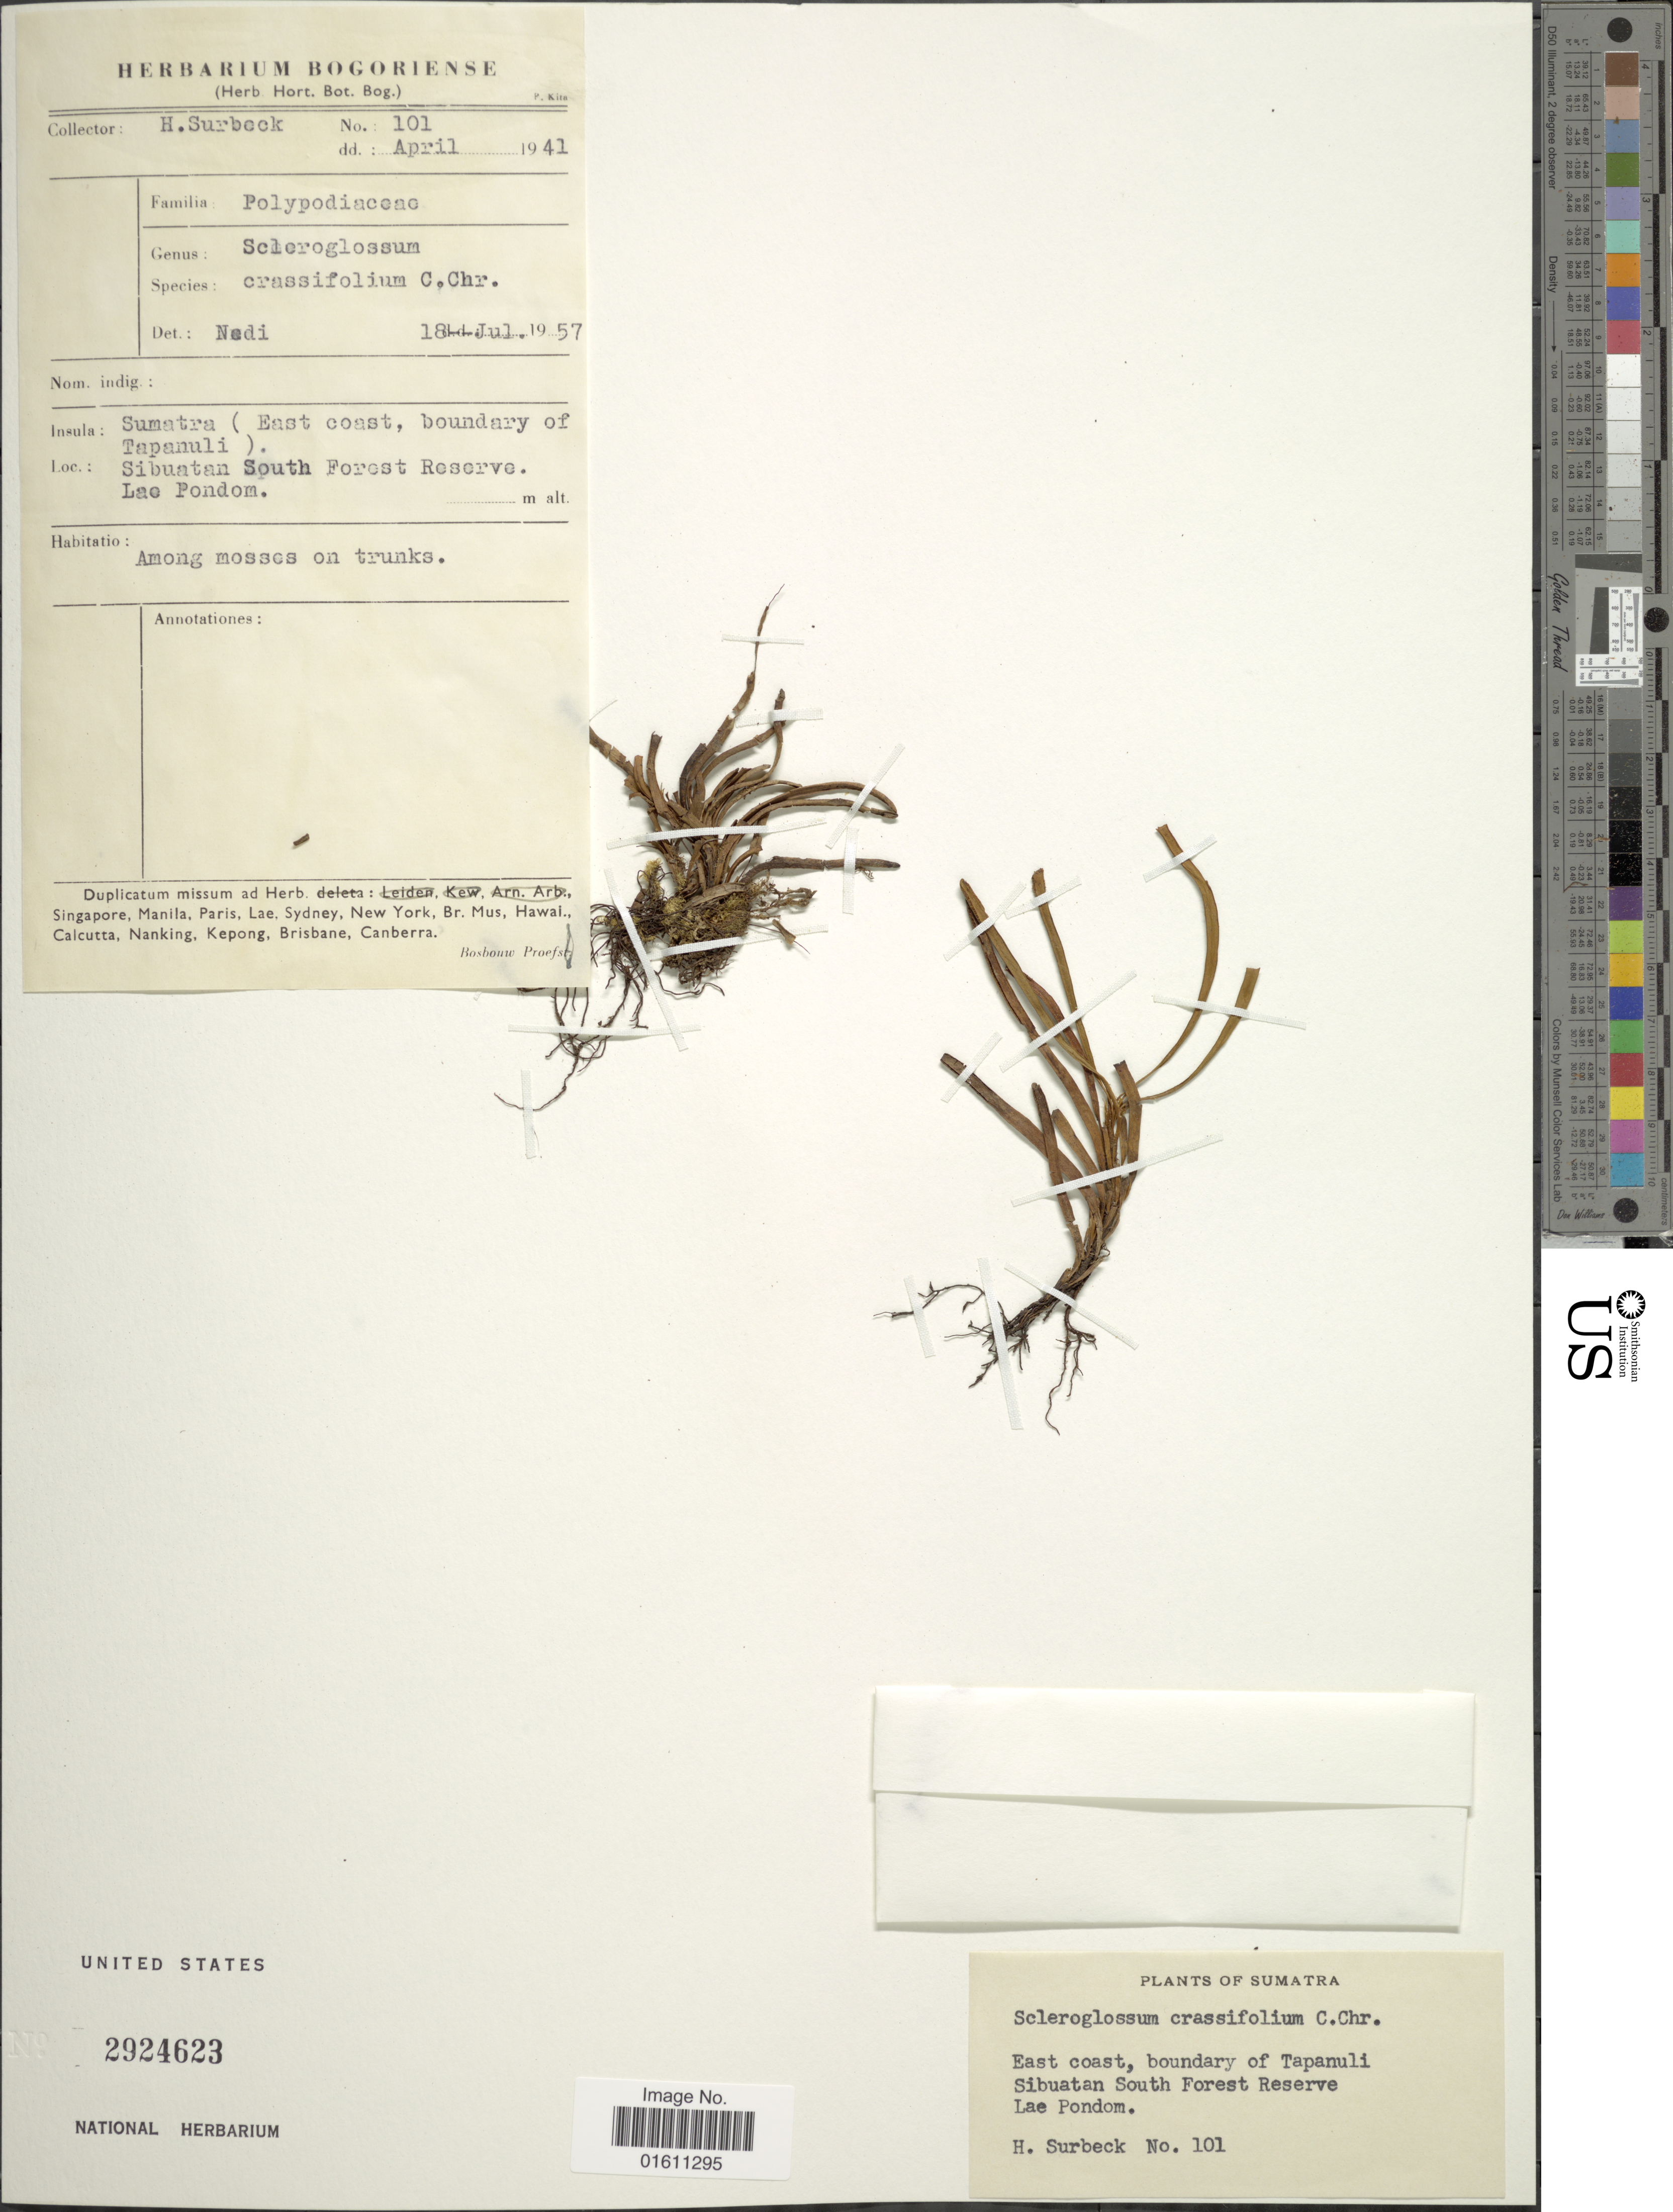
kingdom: Plantae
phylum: Tracheophyta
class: Polypodiopsida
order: Polypodiales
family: Polypodiaceae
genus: Scleroglossum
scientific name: Scleroglossum crassifolium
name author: (Baker) C. Chr.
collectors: H. Surbeck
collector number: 101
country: Indonesia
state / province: Sumatra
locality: Sumatra. East coast, boundary of Tapanuli Sibuatan SOuth Forest Reserve Lea Pondom.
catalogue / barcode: US 2924623